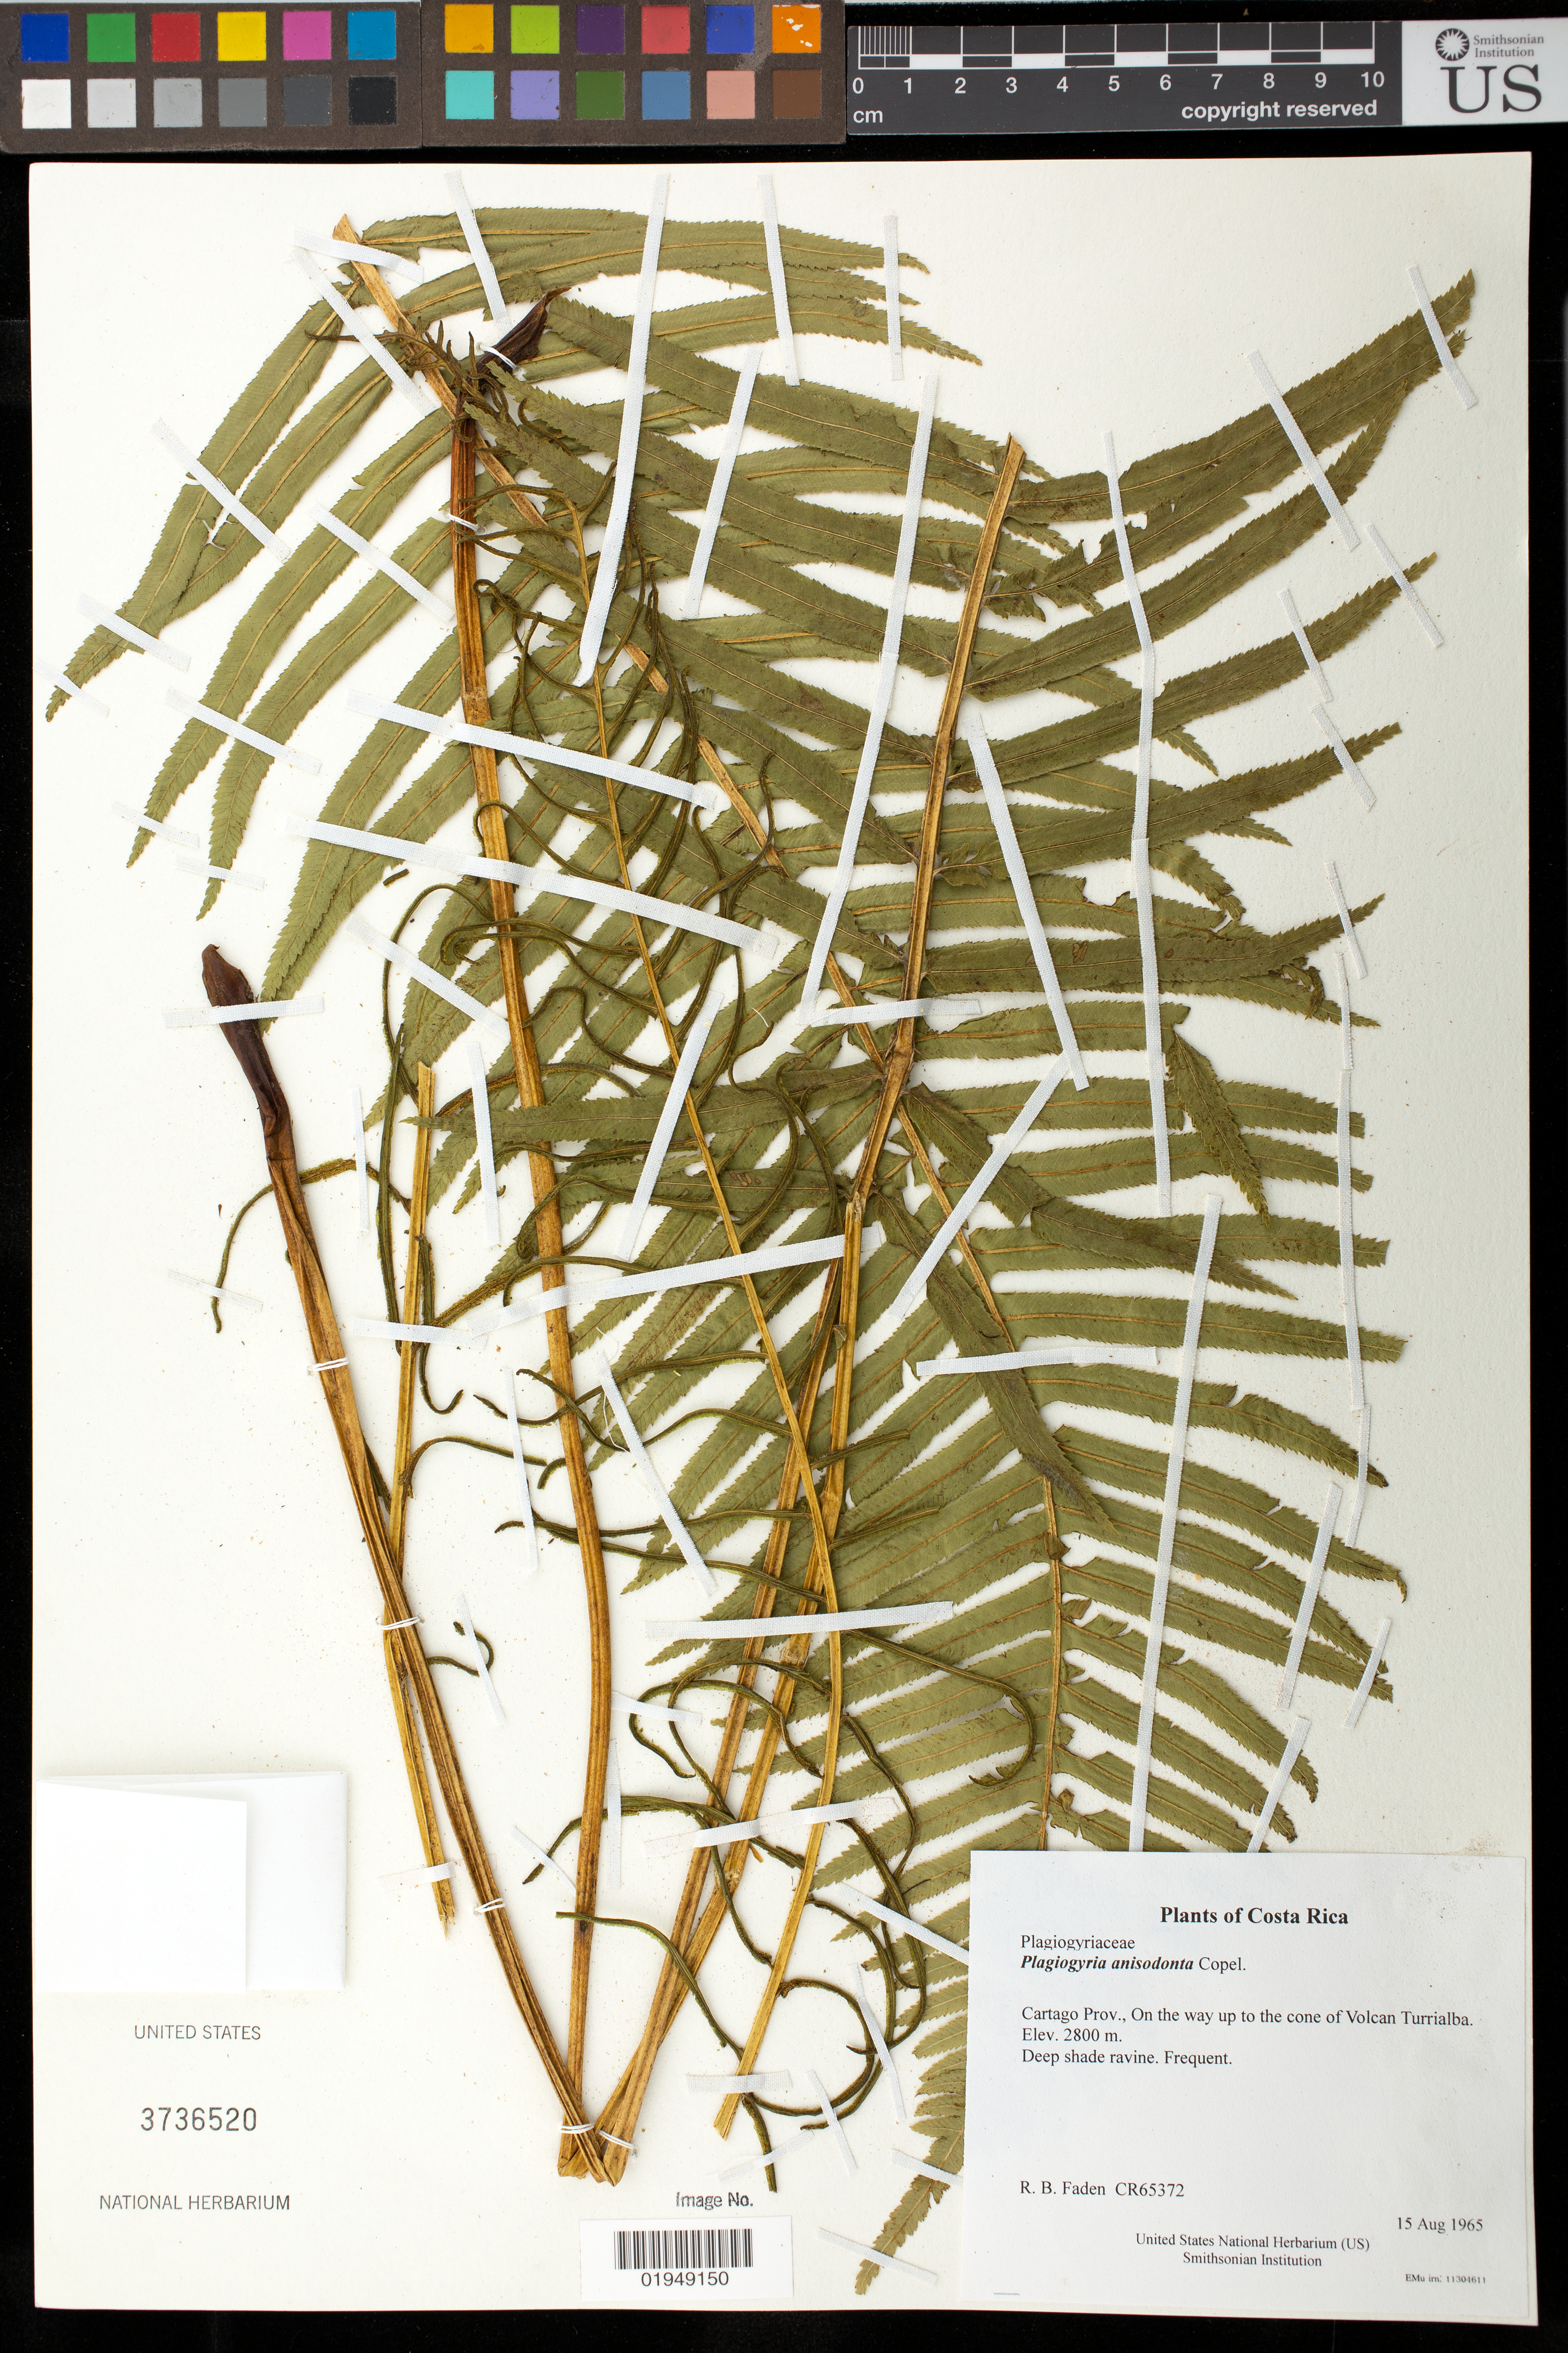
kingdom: Plantae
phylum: Tracheophyta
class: Polypodiopsida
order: Cyatheales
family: Plagiogyriaceae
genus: Plagiogyria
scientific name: Plagiogyria pectinata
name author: (Liebm.) Lellinger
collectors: R. B. Faden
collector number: CR65372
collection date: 1965-08-15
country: Costa Rica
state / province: Cartago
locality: On the way up to the cone of Volcan Turrialba.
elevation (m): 2800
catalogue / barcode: US 3736520